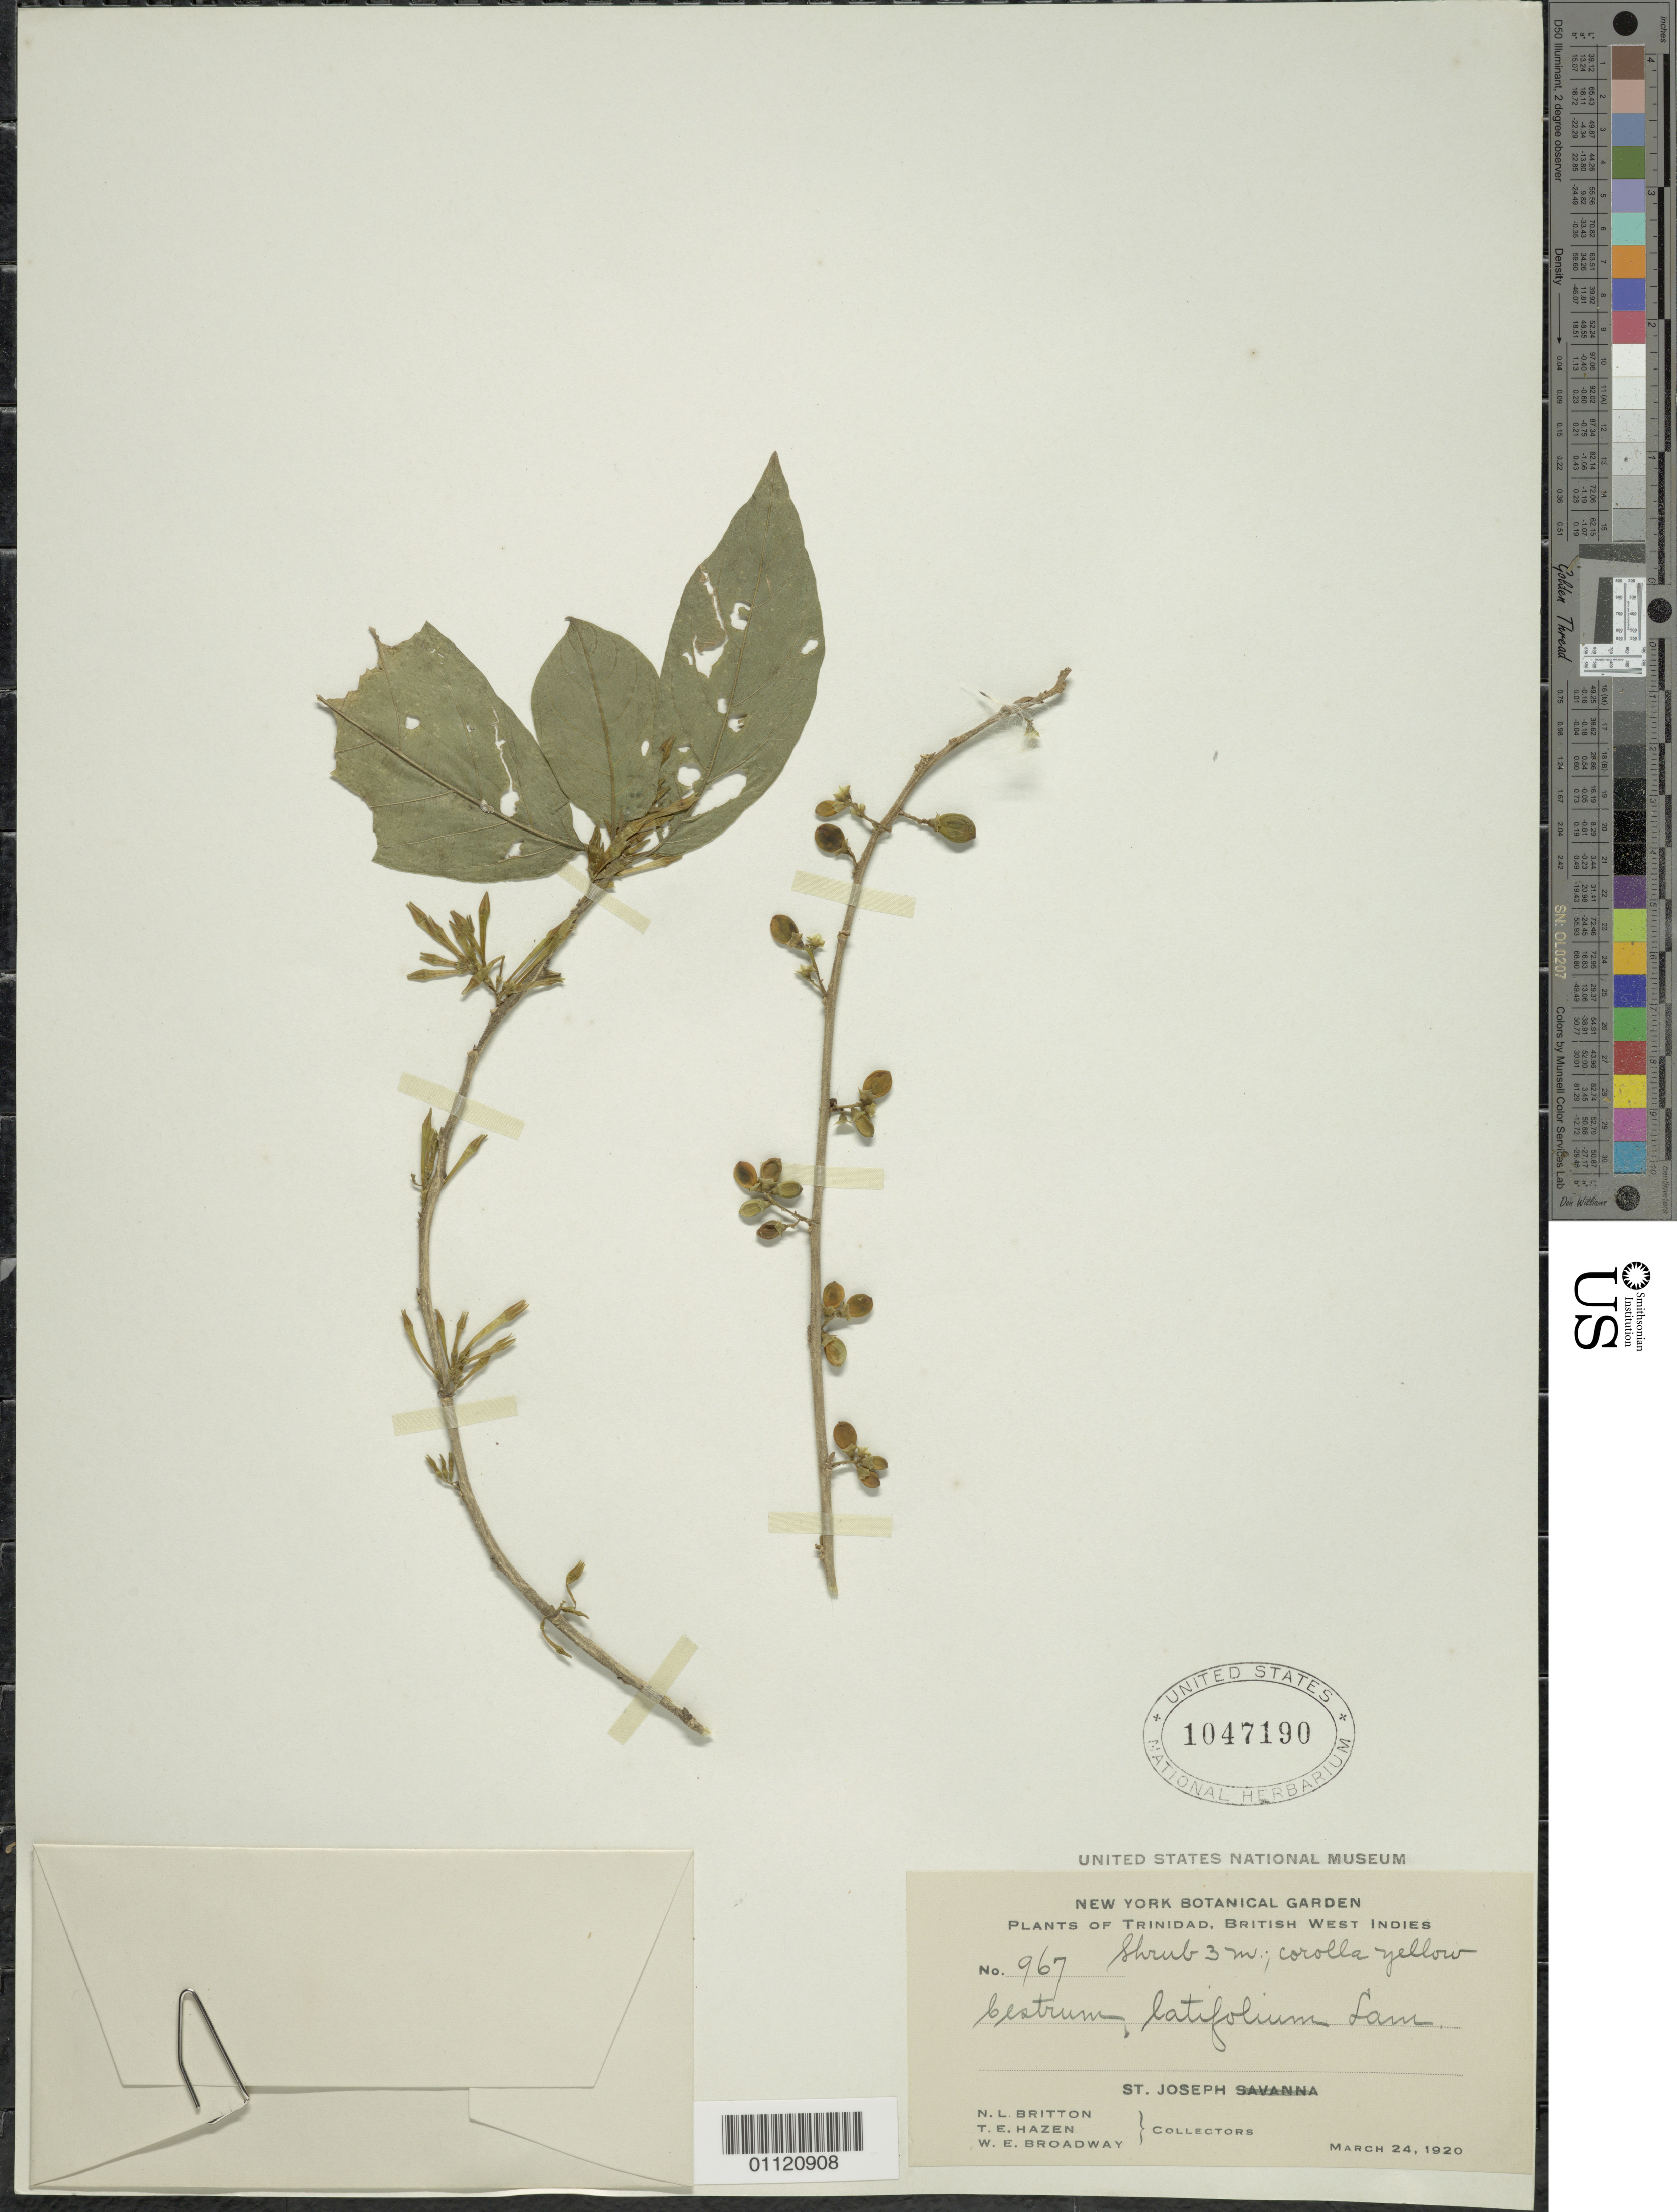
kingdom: Plantae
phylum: Tracheophyta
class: Magnoliopsida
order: Solanales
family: Solanaceae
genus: Cestrum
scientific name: Cestrum latifolium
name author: Lam.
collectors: N. Britton, T. E. Hazen & W. E. Broadway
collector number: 967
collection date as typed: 24 Mar 1920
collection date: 1920-03-24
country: Trinidad and Tobago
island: Trinidad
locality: St. Joseph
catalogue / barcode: US 1047190